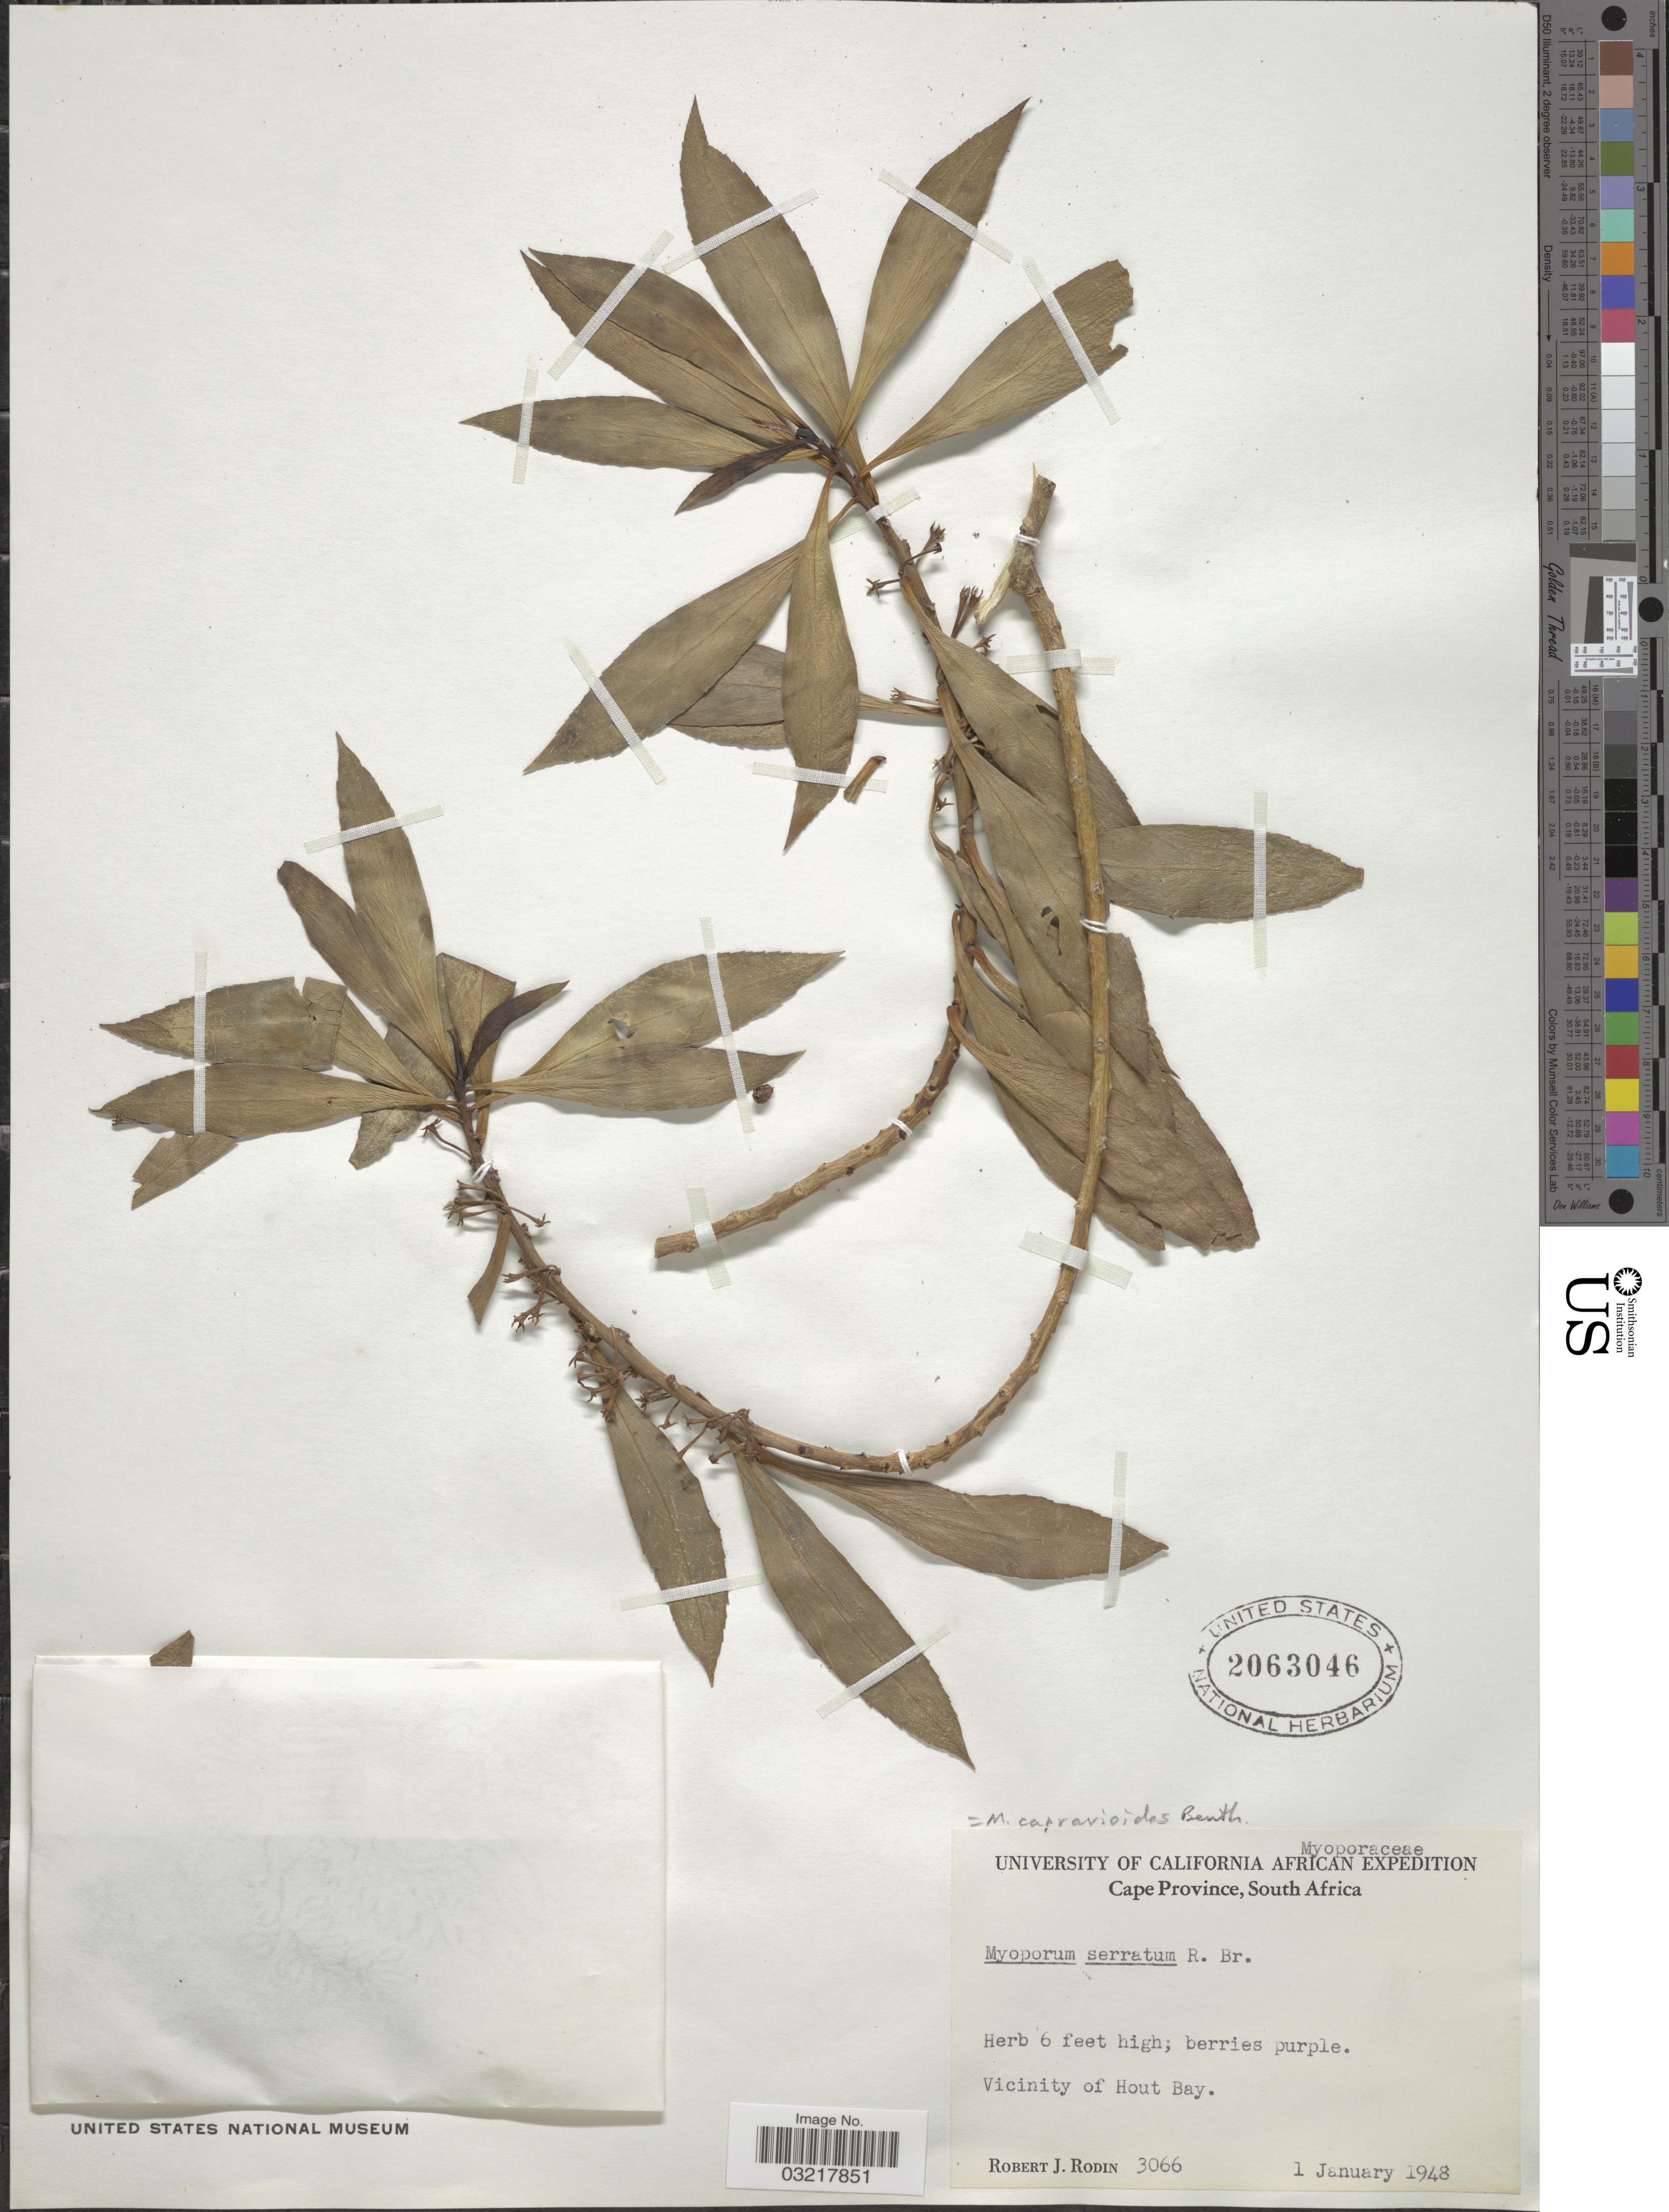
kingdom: Plantae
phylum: Tracheophyta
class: Magnoliopsida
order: Lamiales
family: Scrophulariaceae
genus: Myoporum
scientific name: Myoporum caprarioides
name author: Benth.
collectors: R. J. Rodin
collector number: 3066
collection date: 1948-01-01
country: South Africa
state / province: Western Cape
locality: Vicinity of Hout Bay.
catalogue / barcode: US 2063046